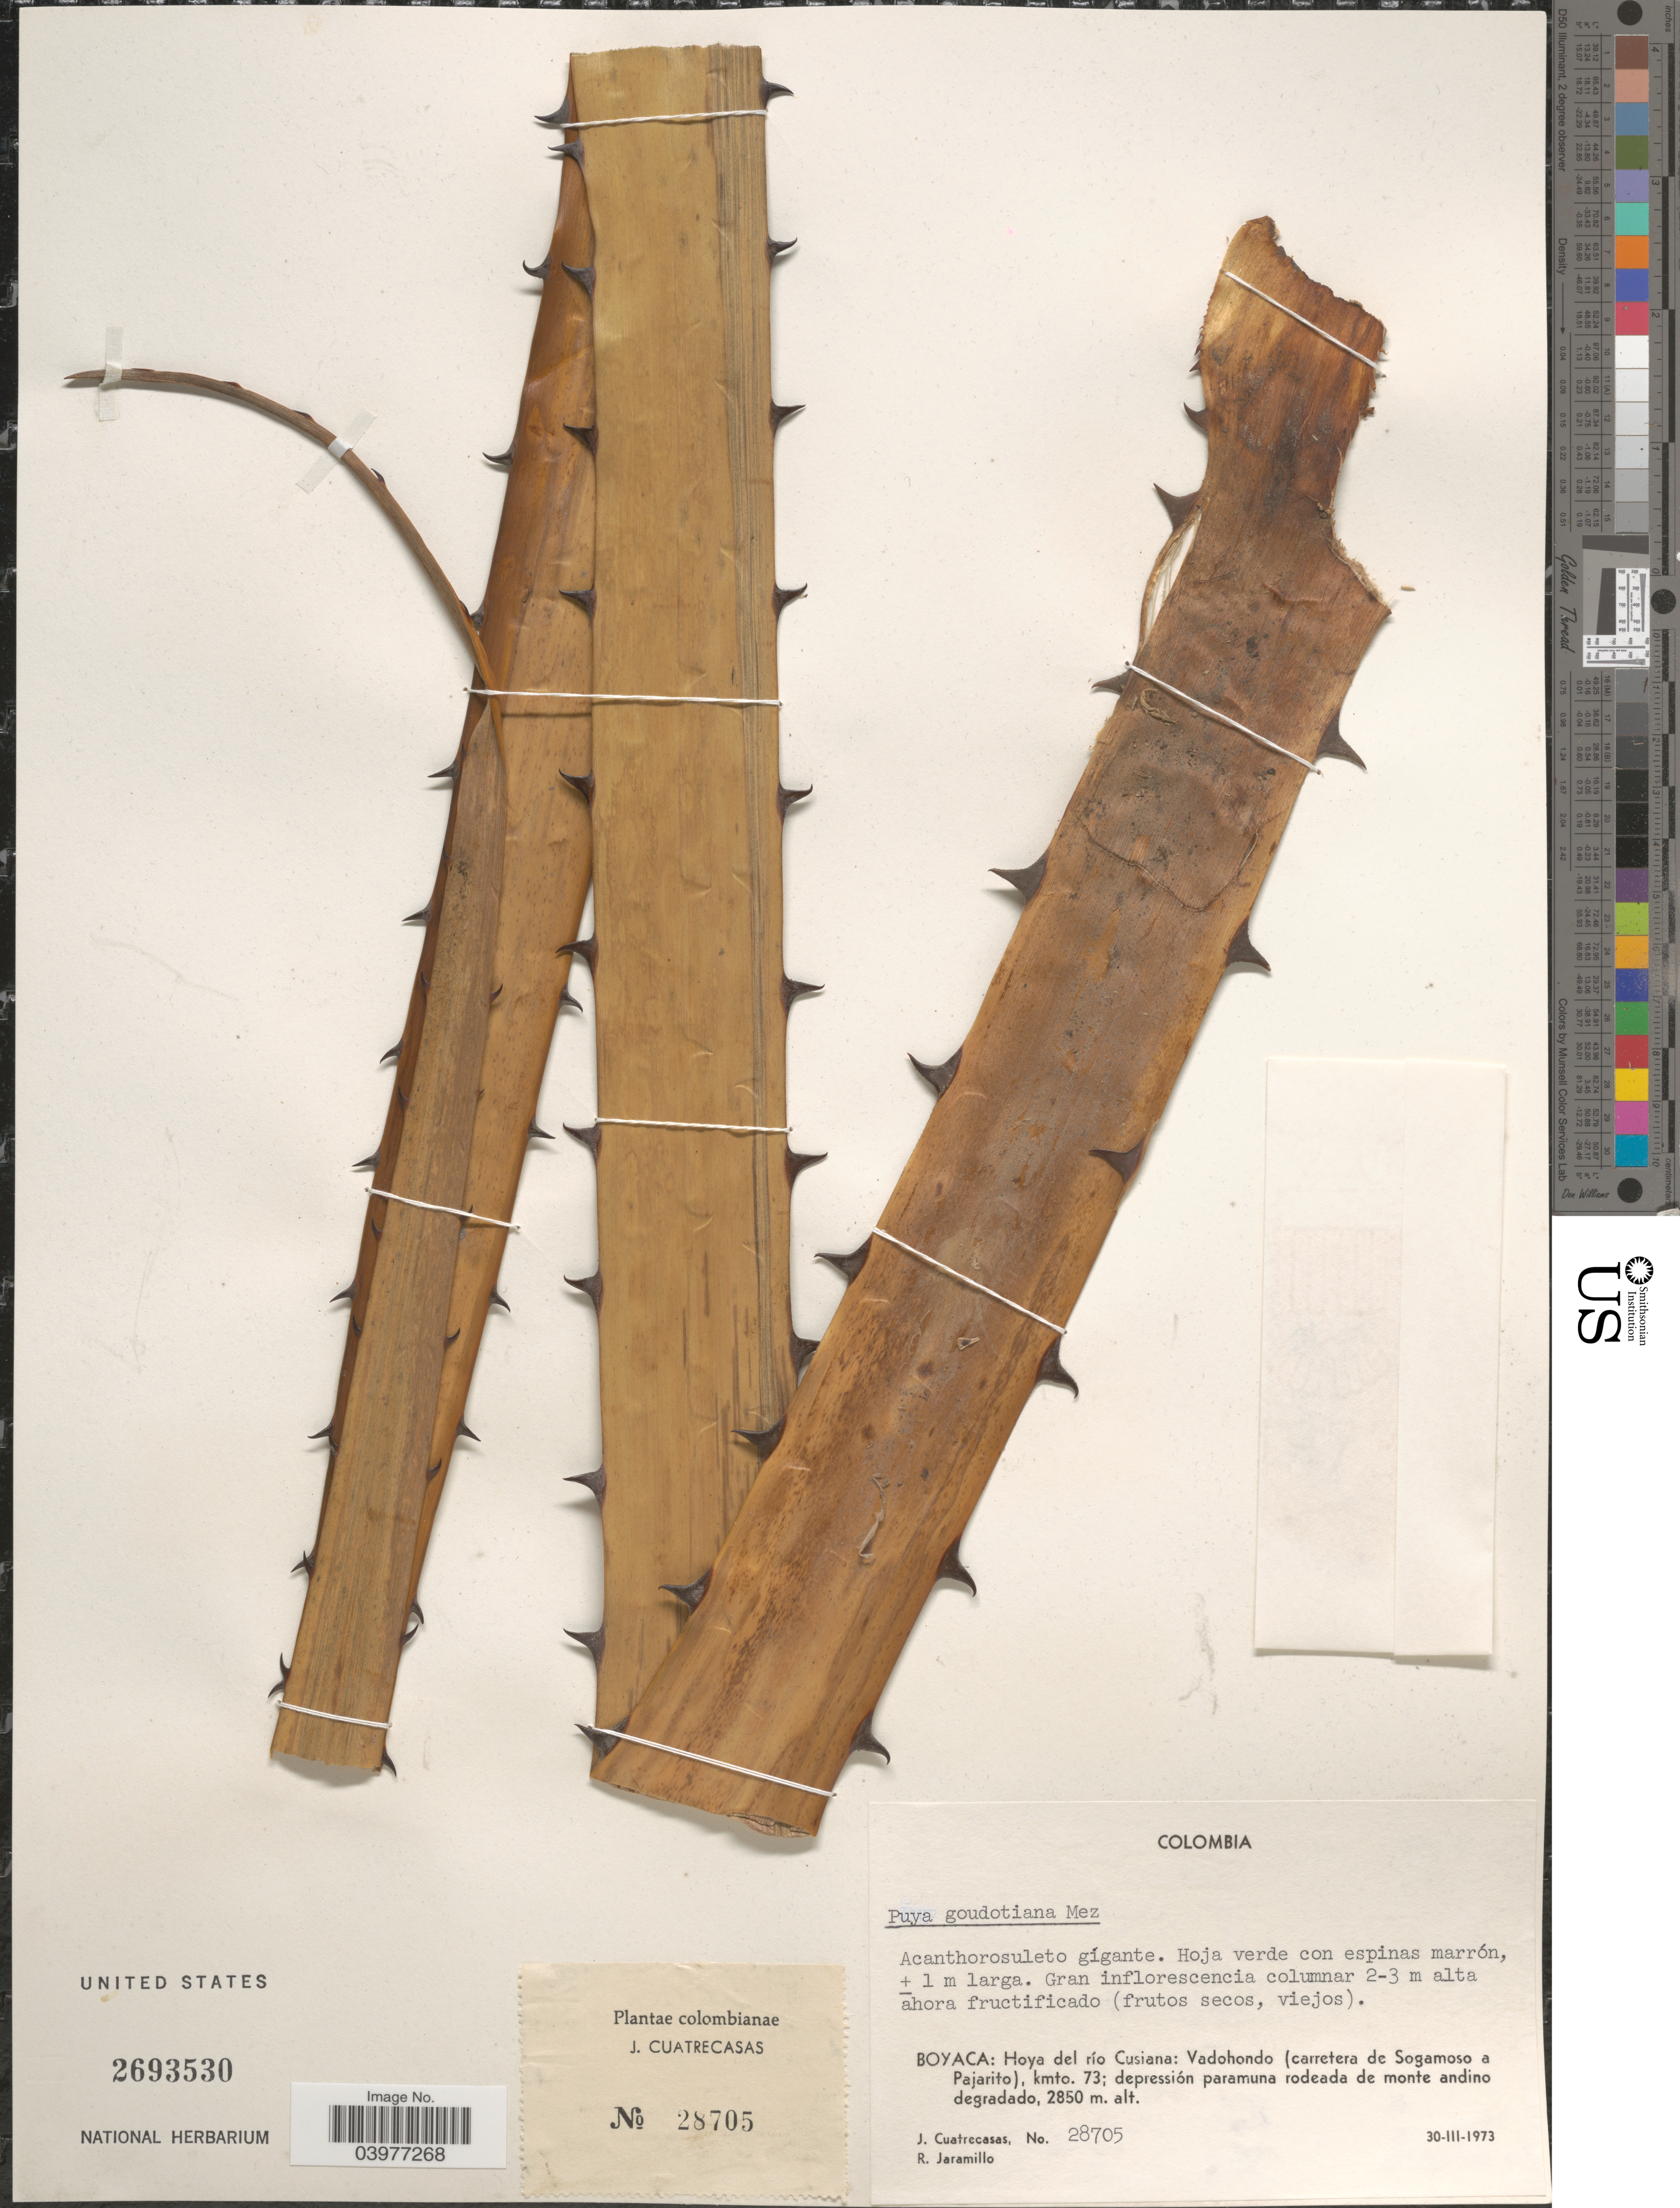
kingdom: Plantae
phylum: Tracheophyta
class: Liliopsida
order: Poales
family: Bromeliaceae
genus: Puya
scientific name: Puya goudotiana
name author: Mez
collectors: J. Cuatrecasas & R. Jaramillo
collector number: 28705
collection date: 1973-03-30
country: Colombia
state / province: Boyacá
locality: Hoya del río Cusiana: Vadohondo (carretera de Sogamoso a Pajarito), kmto. 73; depressión paramuna rodeada de monte andino degradado.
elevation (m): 2850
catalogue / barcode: US 2693530